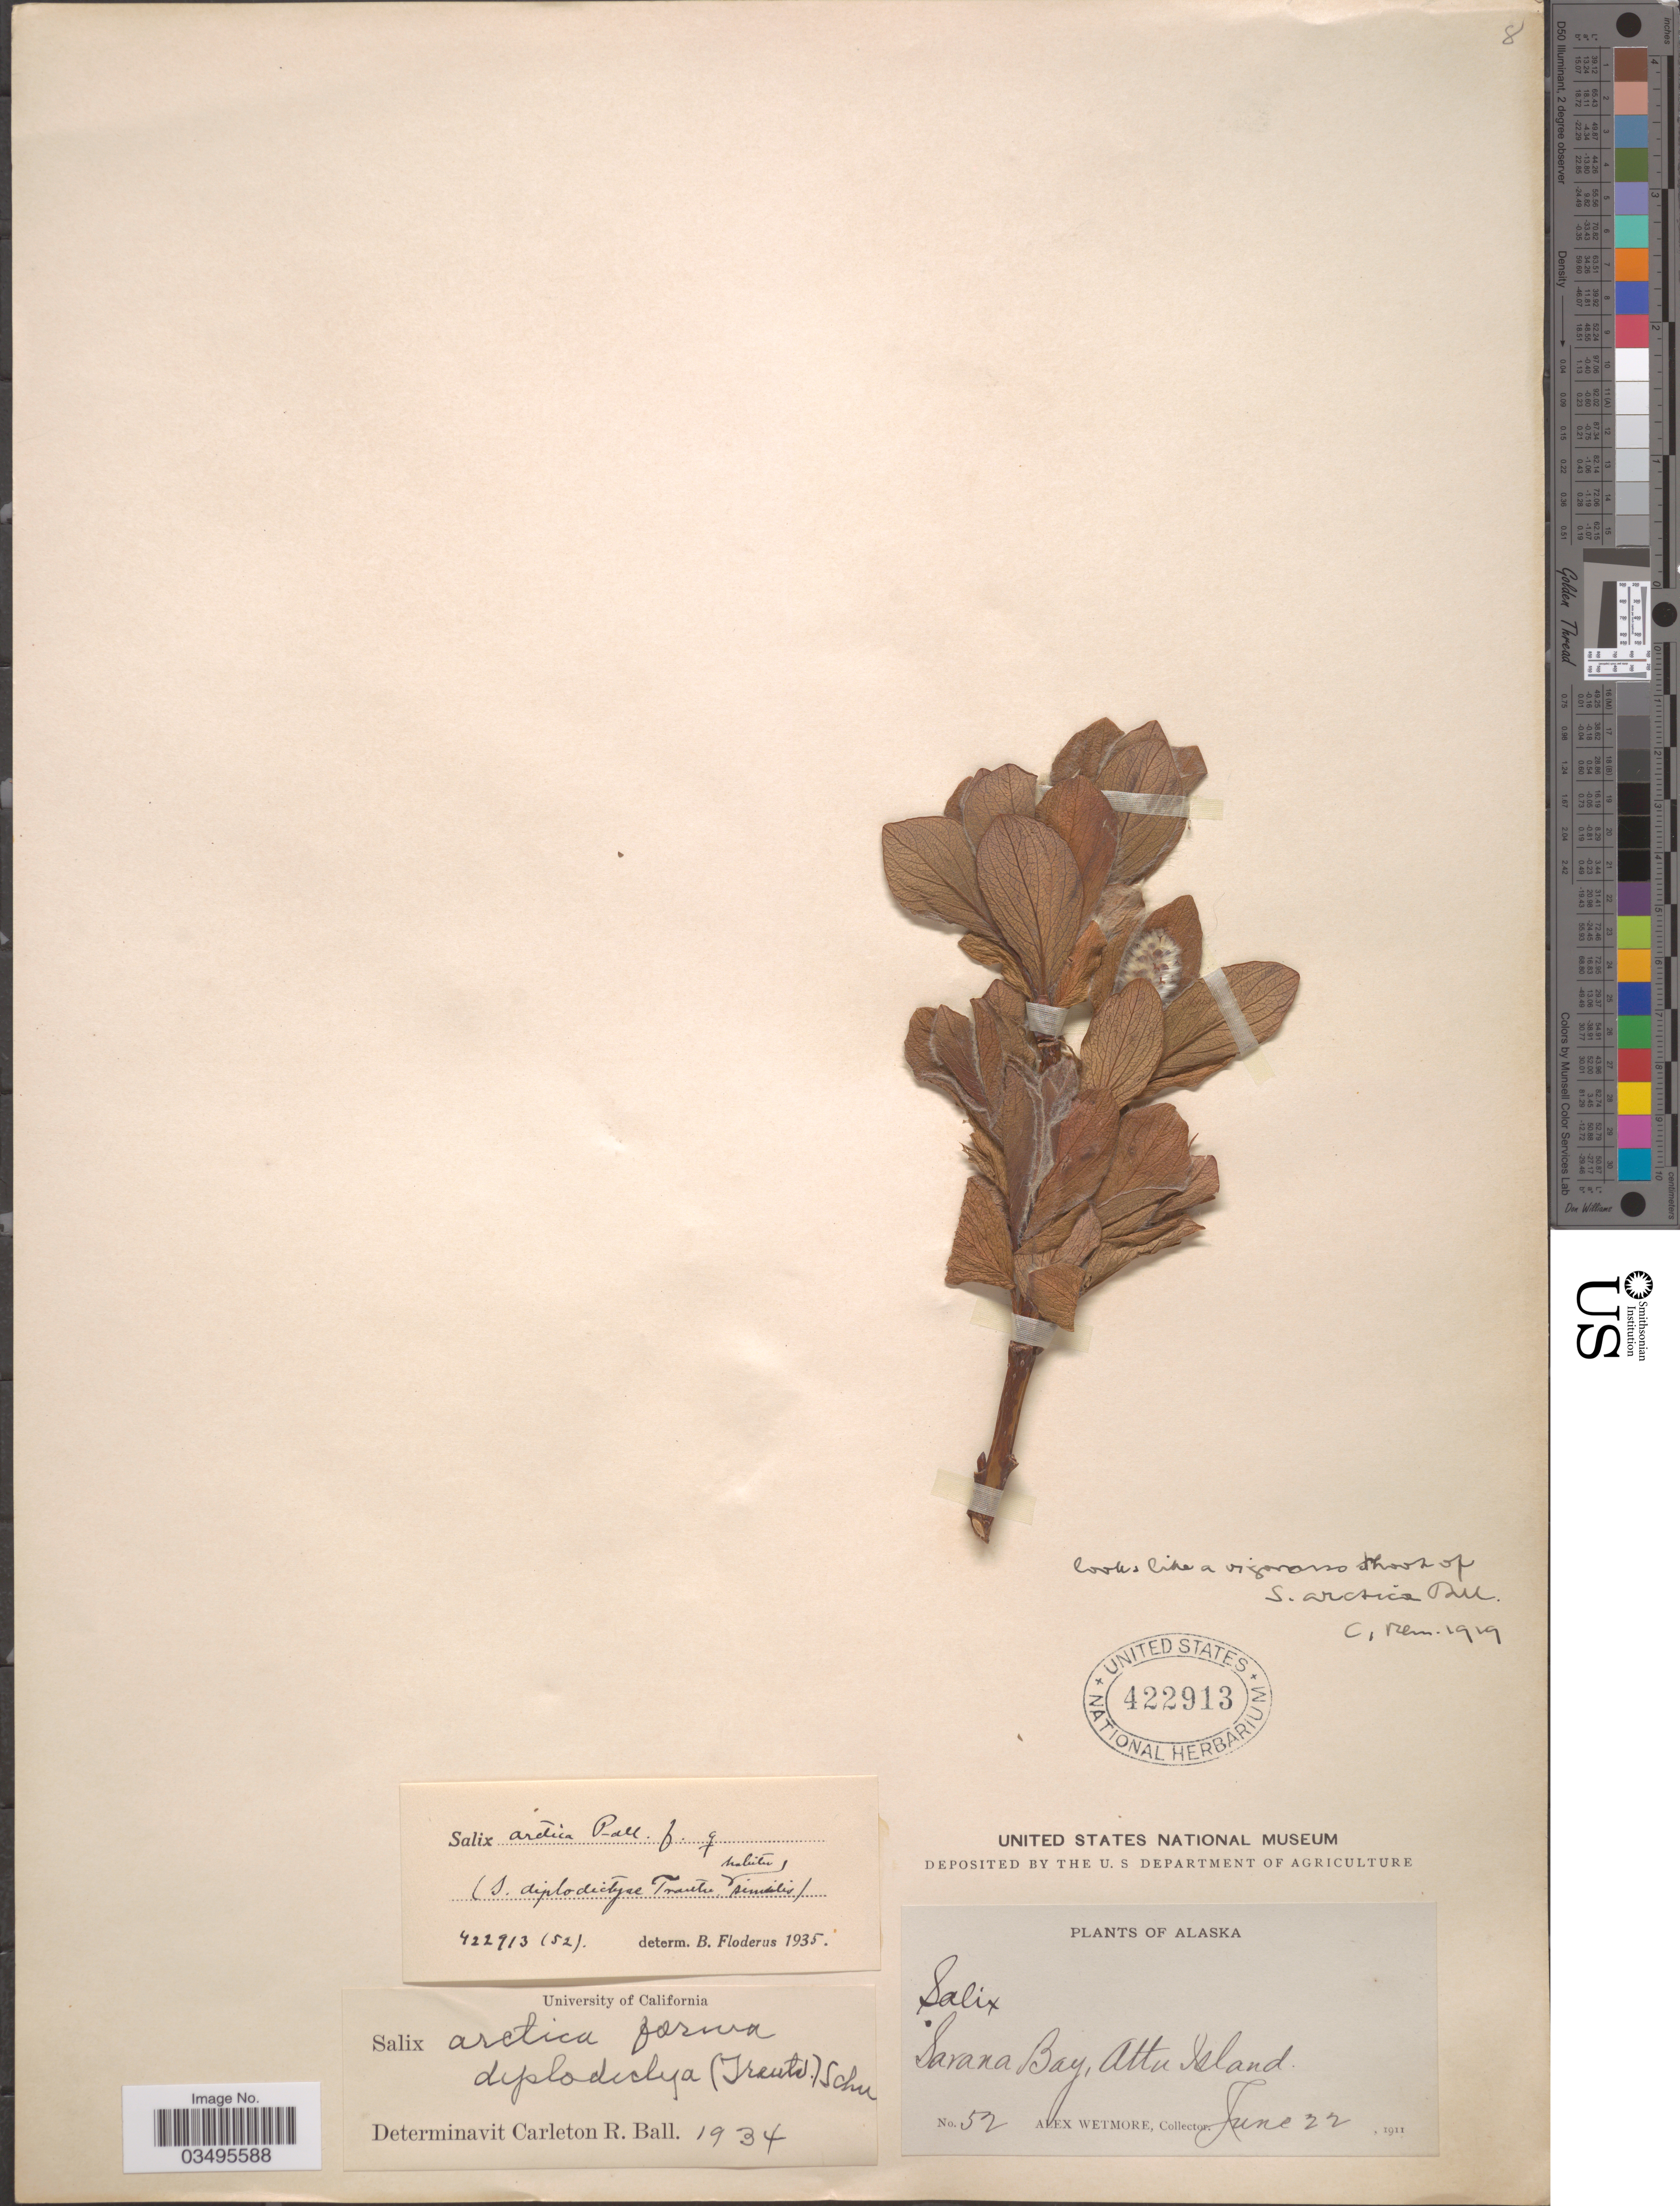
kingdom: Plantae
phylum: Tracheophyta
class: Magnoliopsida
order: Malpighiales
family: Salicaceae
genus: Salix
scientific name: Salix arctica f. diplodictya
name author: C.K. Schneid.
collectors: A. Wetmore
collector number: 52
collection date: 1911-06-22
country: United States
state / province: Alaska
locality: Savana Bay, Attu Island.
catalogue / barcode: US 422913